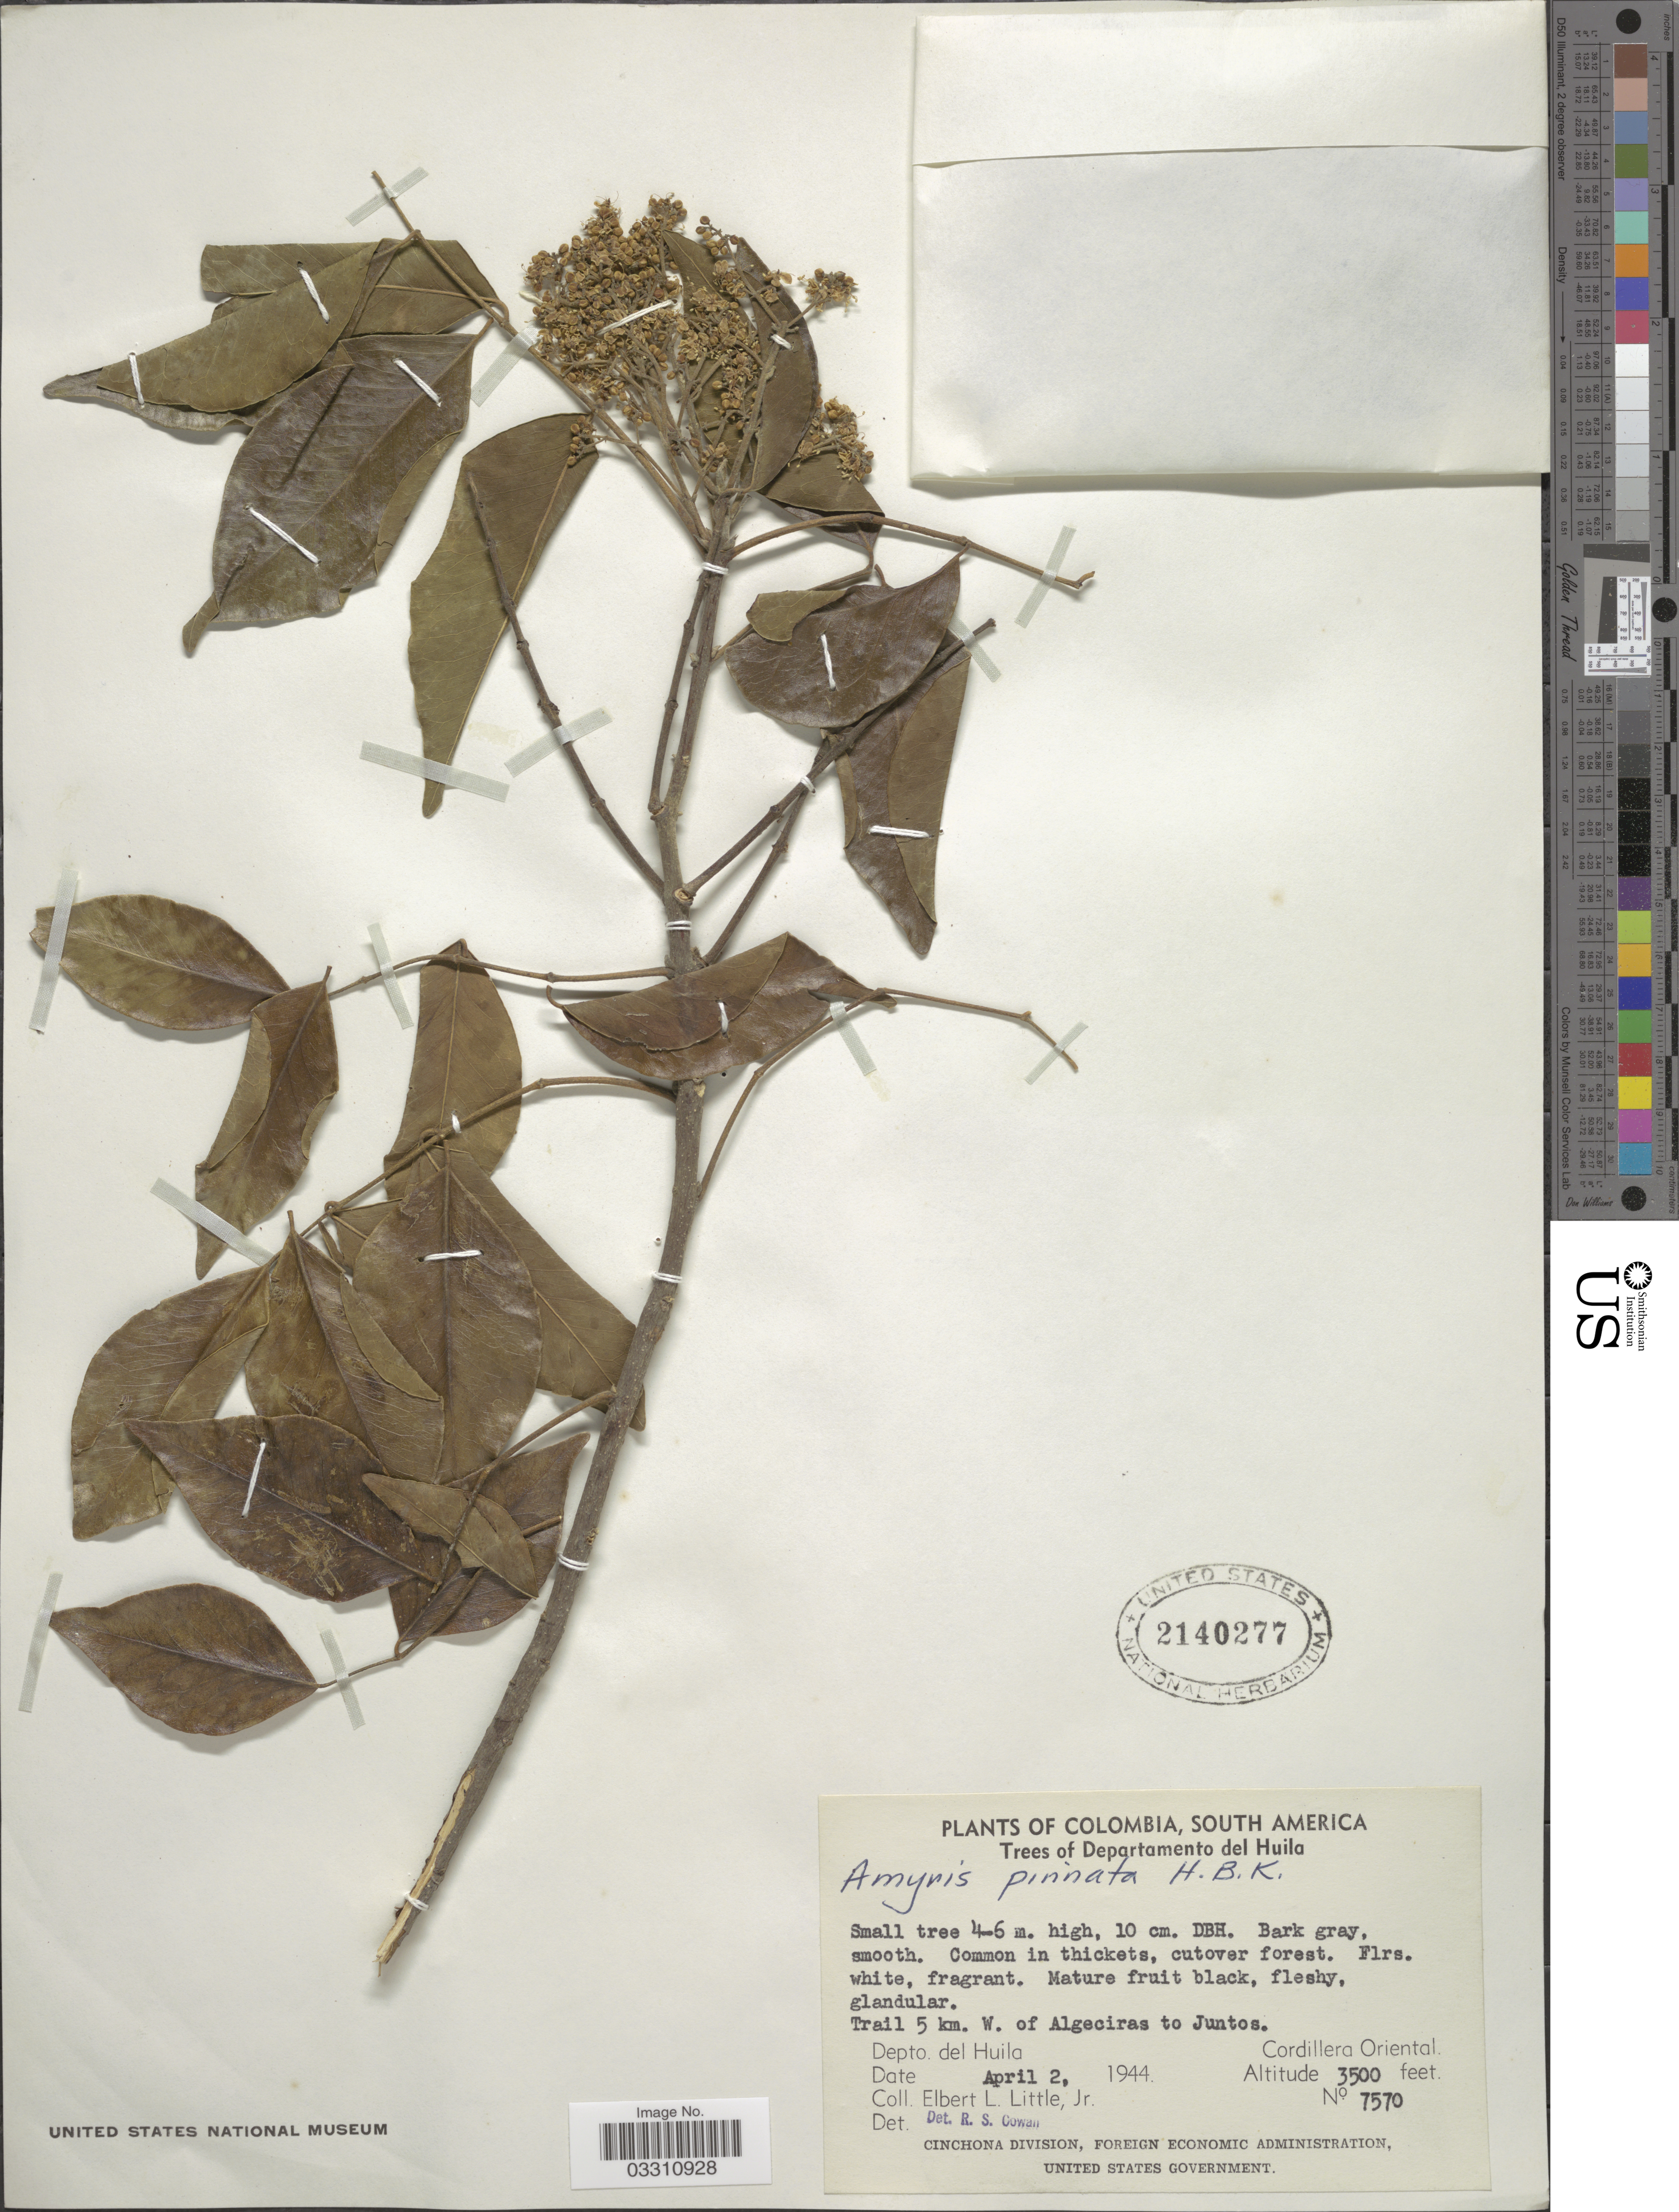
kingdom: Plantae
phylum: Tracheophyta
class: Magnoliopsida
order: Sapindales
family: Rutaceae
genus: Amyris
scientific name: Amyris pinnata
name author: Kunth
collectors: E. L. Little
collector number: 7570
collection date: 1944-04-02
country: Colombia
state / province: Huila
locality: Departamento del Huila, Trail 5 km. W. of Algeciras to Juntos. Depto. del Huila, Cordillera Oriental.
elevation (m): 1067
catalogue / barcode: US 2140277